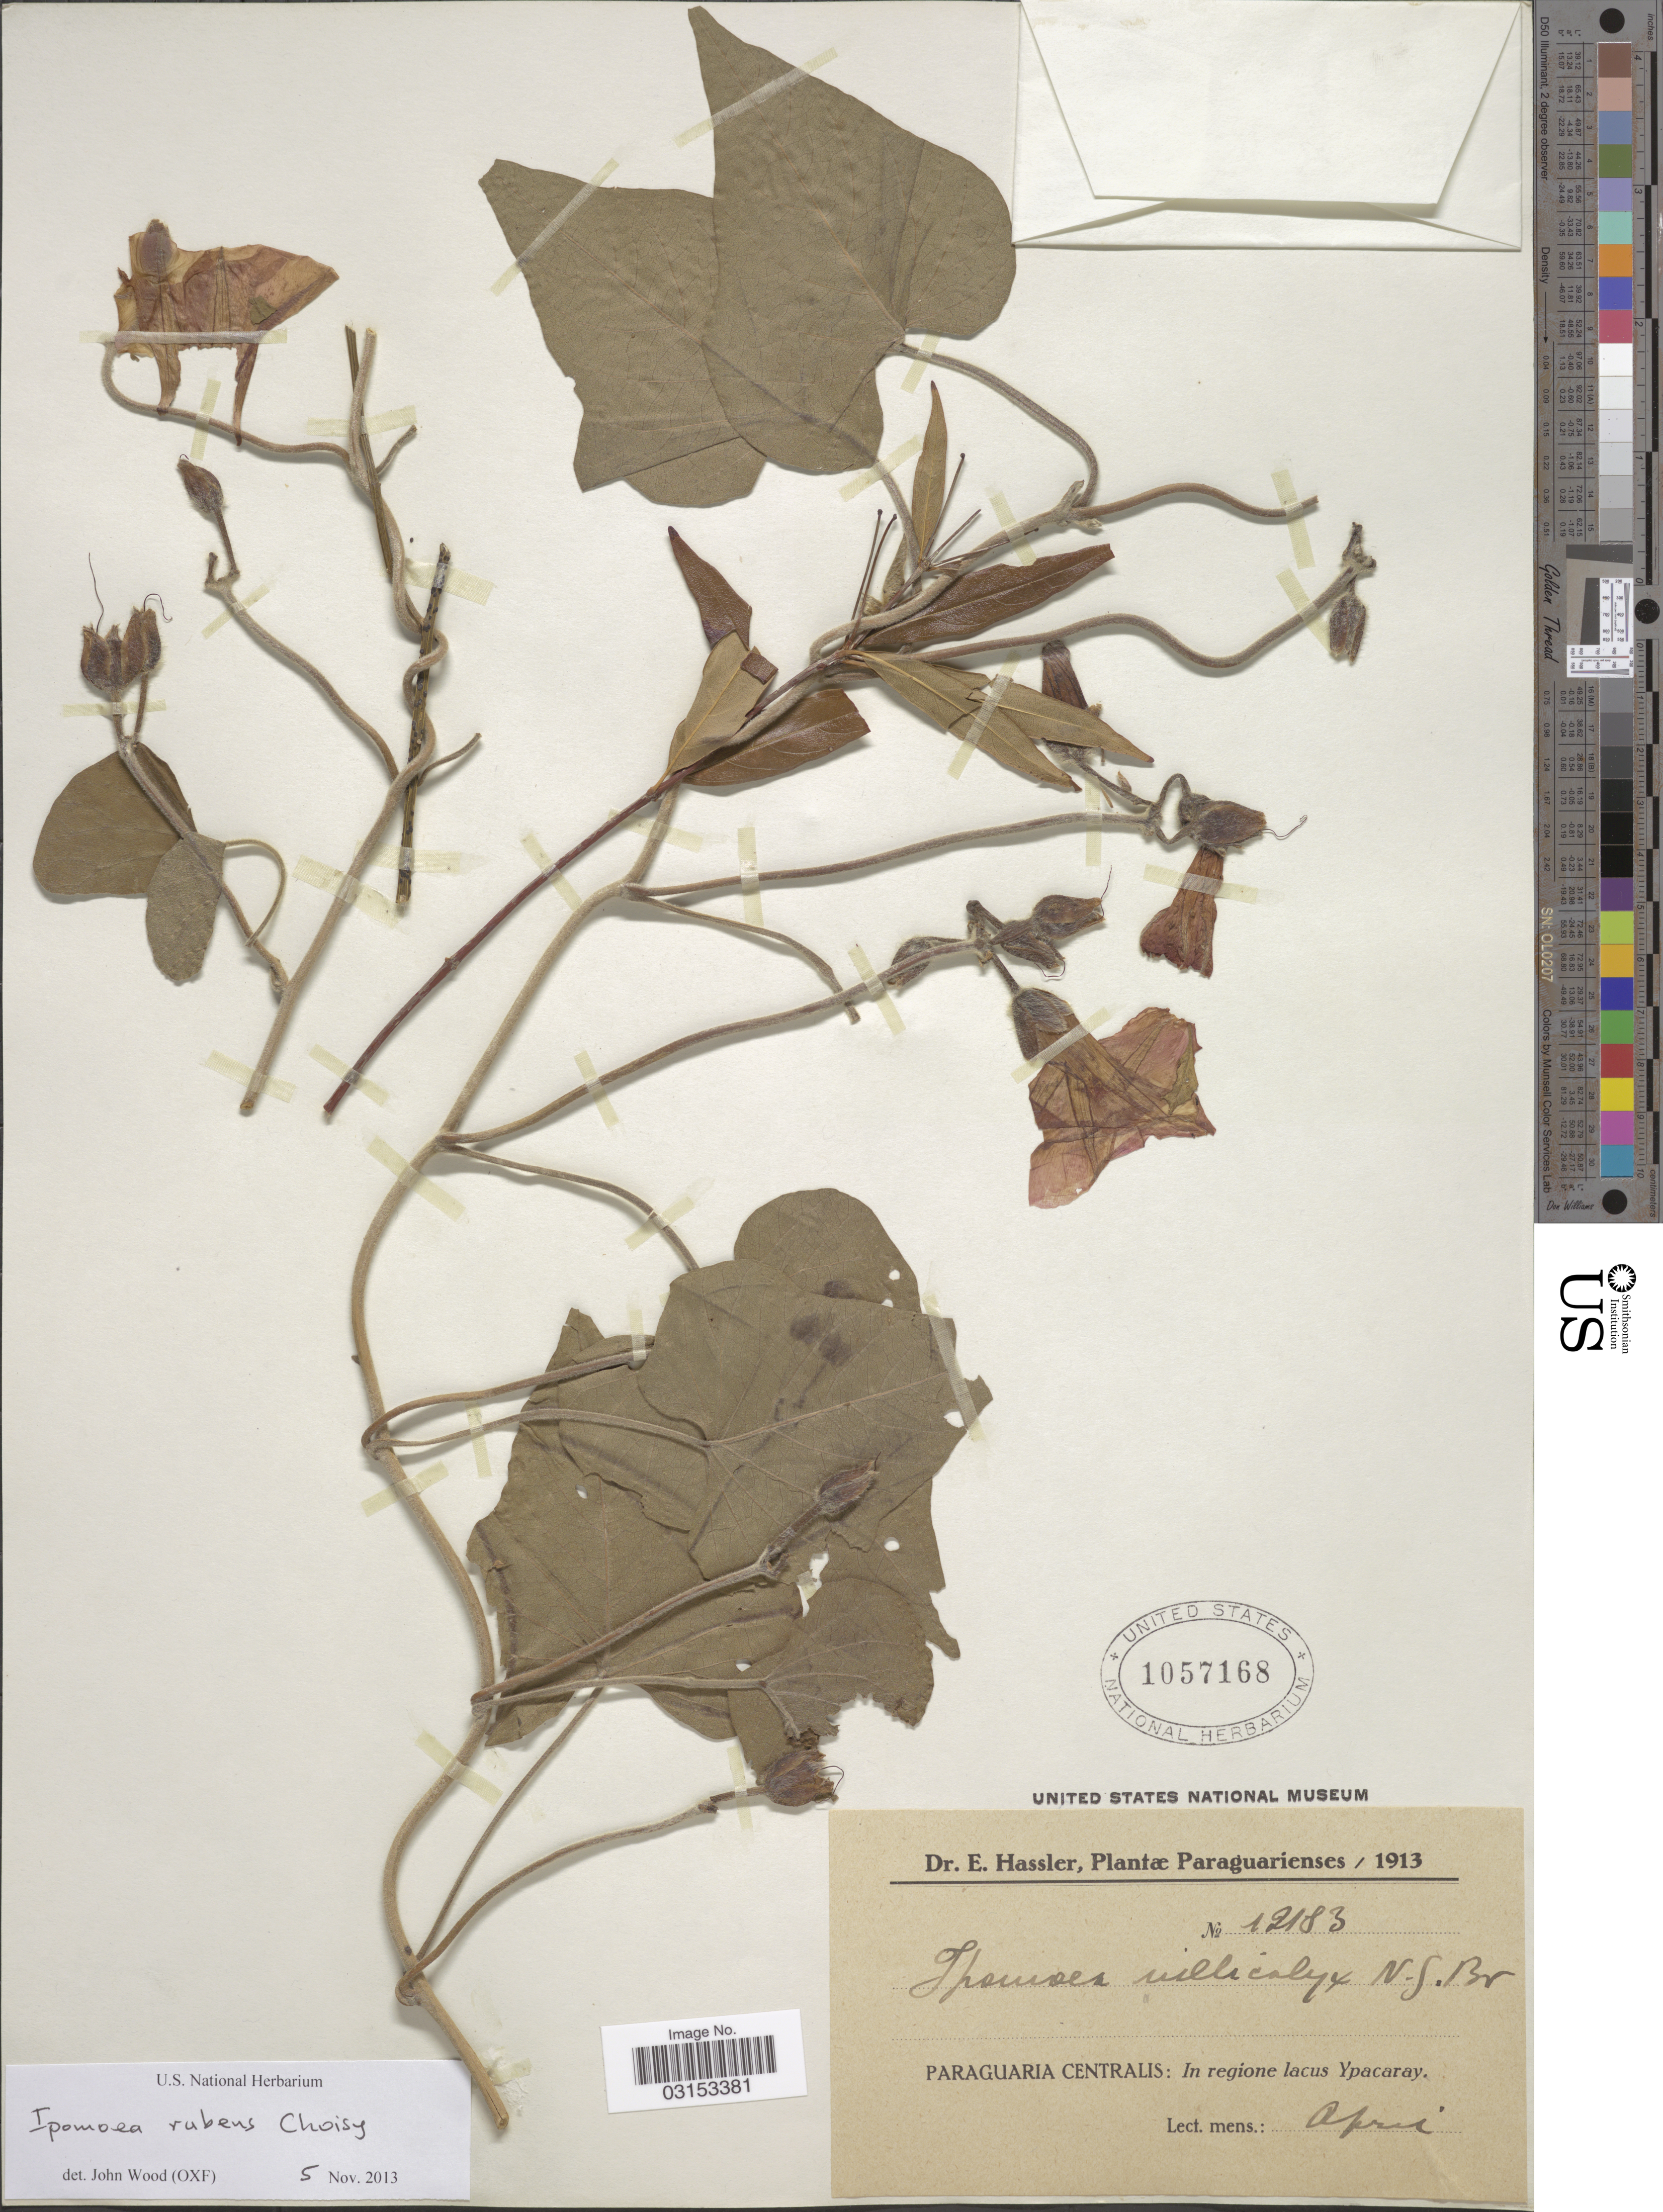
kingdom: Plantae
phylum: Tracheophyta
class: Magnoliopsida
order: Solanales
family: Convolvulaceae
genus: Ipomoea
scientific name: Ipomoea rubens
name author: Choisy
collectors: E. Hassler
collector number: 12183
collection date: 1913-04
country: Paraguay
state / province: Paraguari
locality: Paraguaria Centralis: In regione lacus Ypacaray.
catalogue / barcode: US 1057168